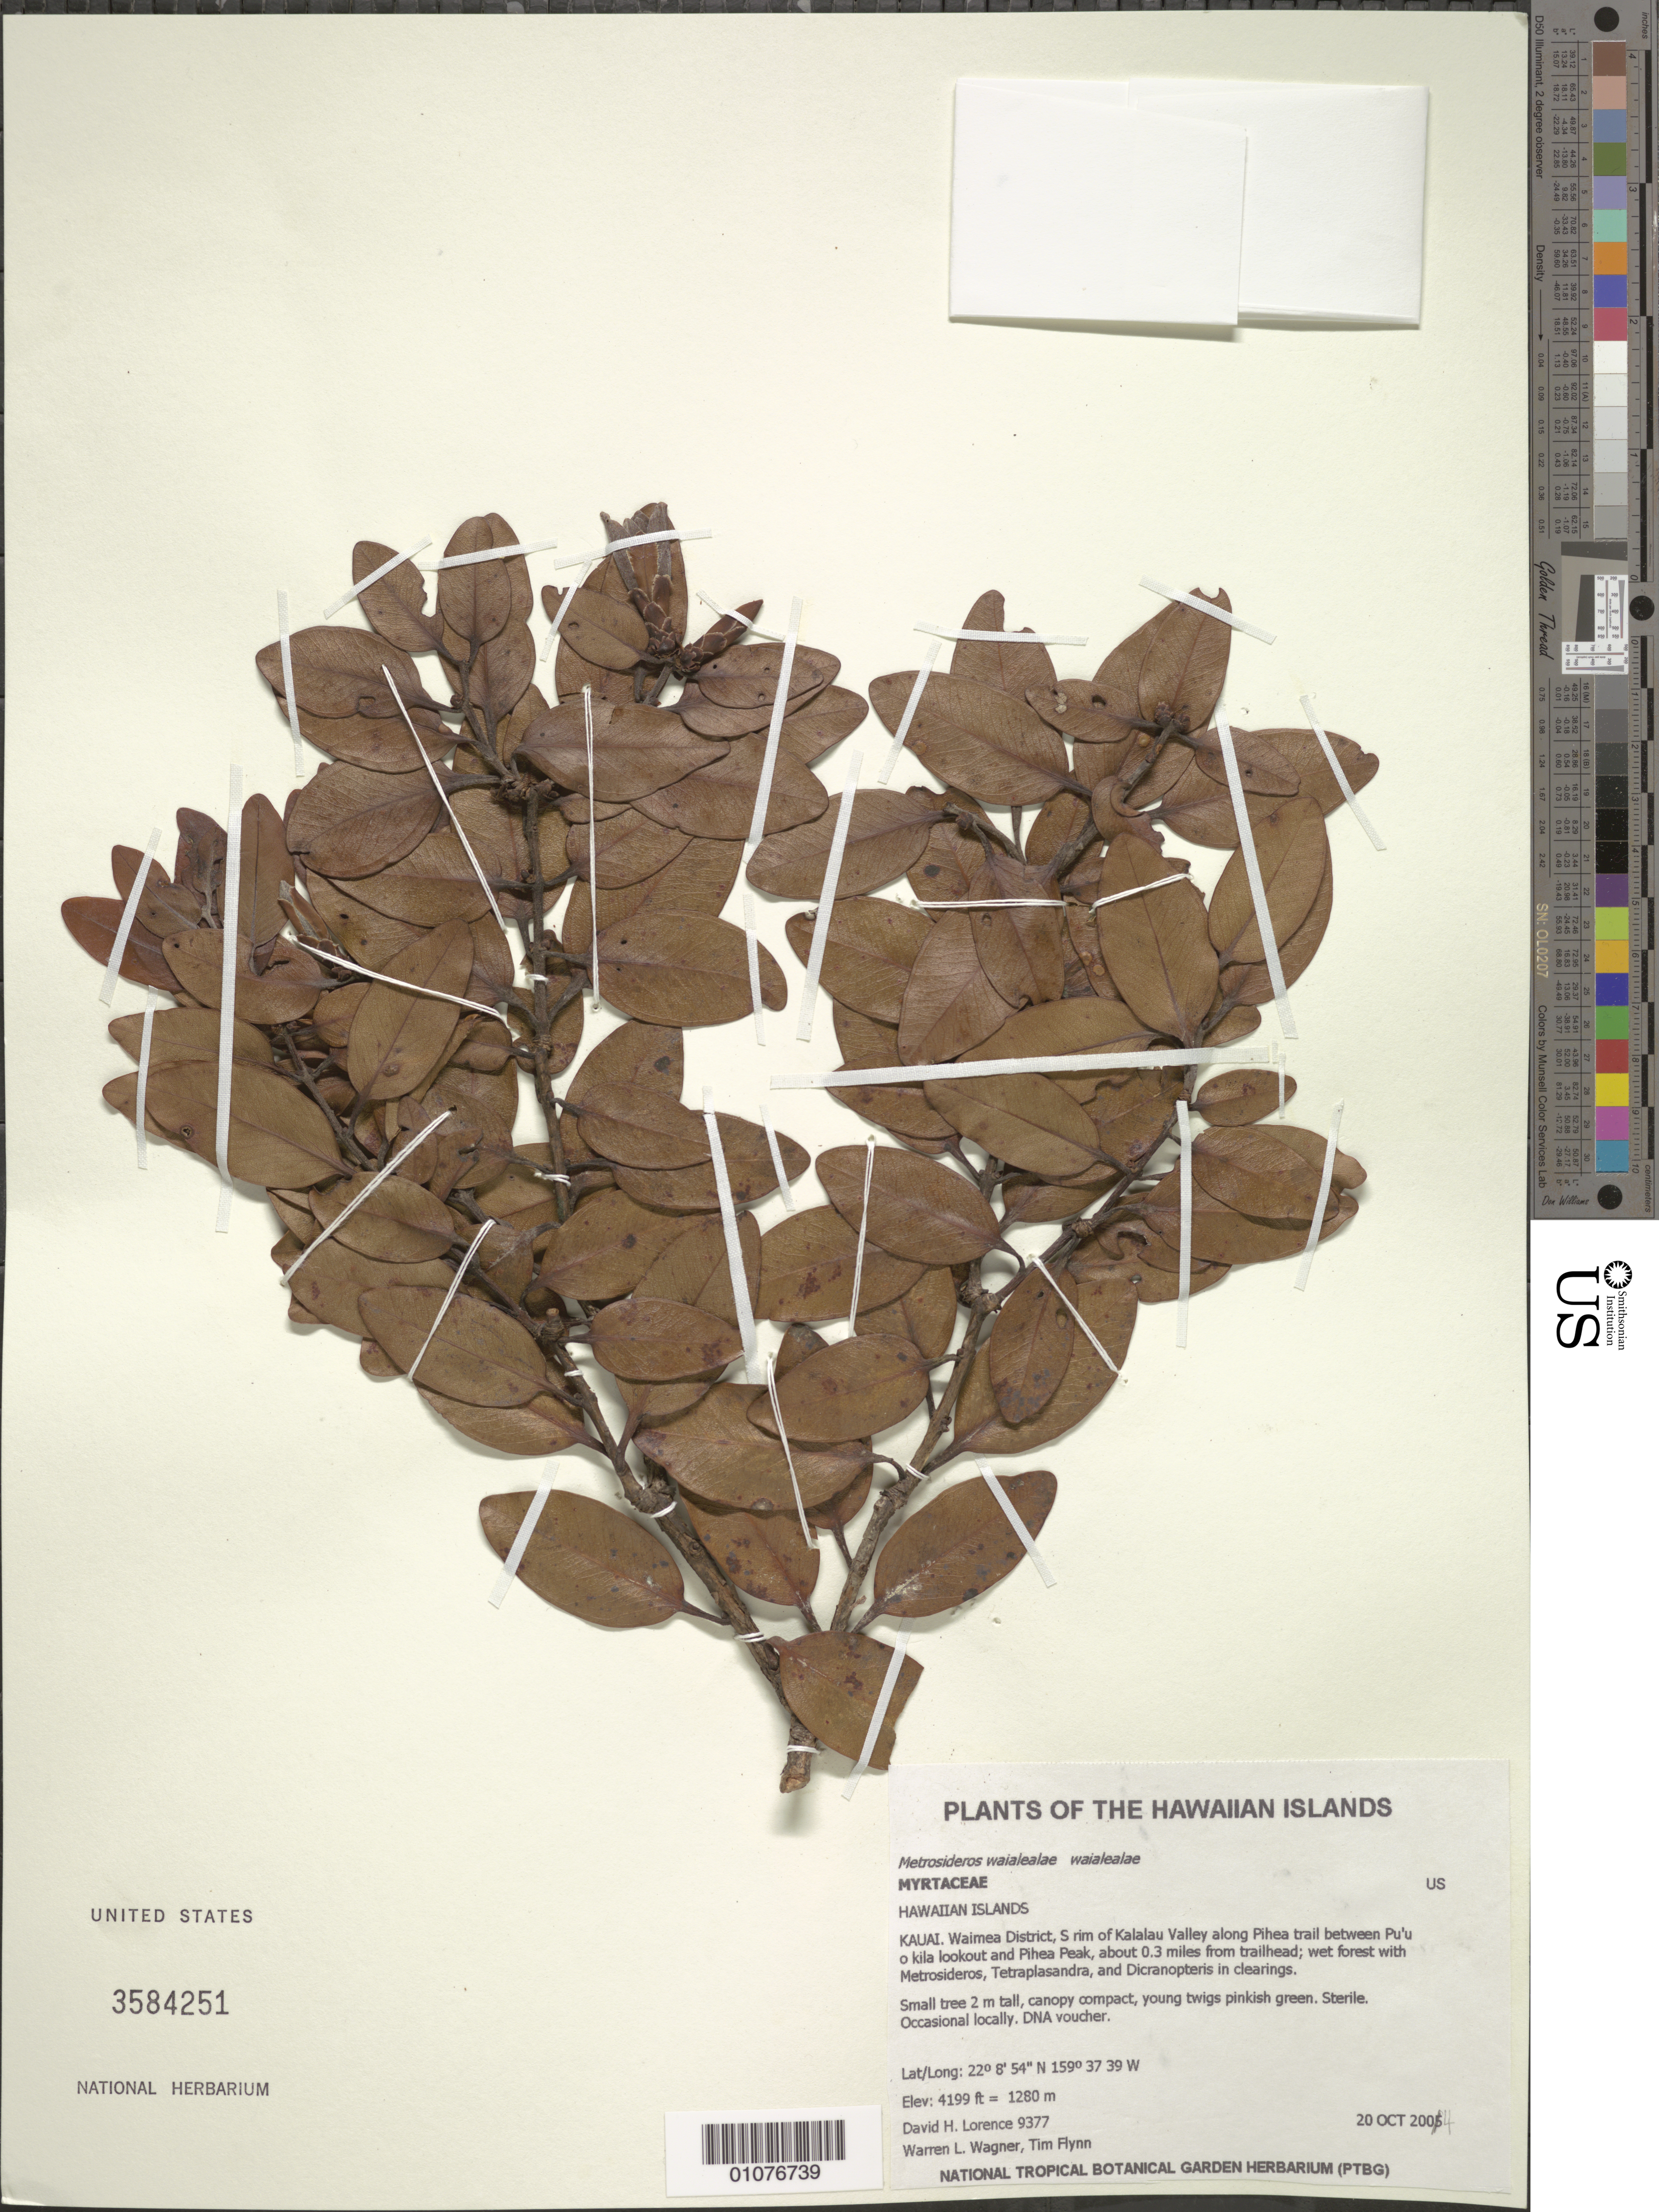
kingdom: Plantae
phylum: Tracheophyta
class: Magnoliopsida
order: Myrtales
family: Myrtaceae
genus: Metrosideros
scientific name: Metrosideros waialealae var. waialealae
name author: (Rock) Rock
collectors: D. Lorence & W. L. Wagner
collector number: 9377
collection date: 2004-10-20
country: United States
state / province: Hawaii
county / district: Kauai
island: Kaua'i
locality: Waimea District, S rim of Kalalau Valley along Pihea trail between Pu'uo kila lookout and Pihea Peak, about 3.0 miles from trailhead.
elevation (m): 1280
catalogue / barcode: US 3584251